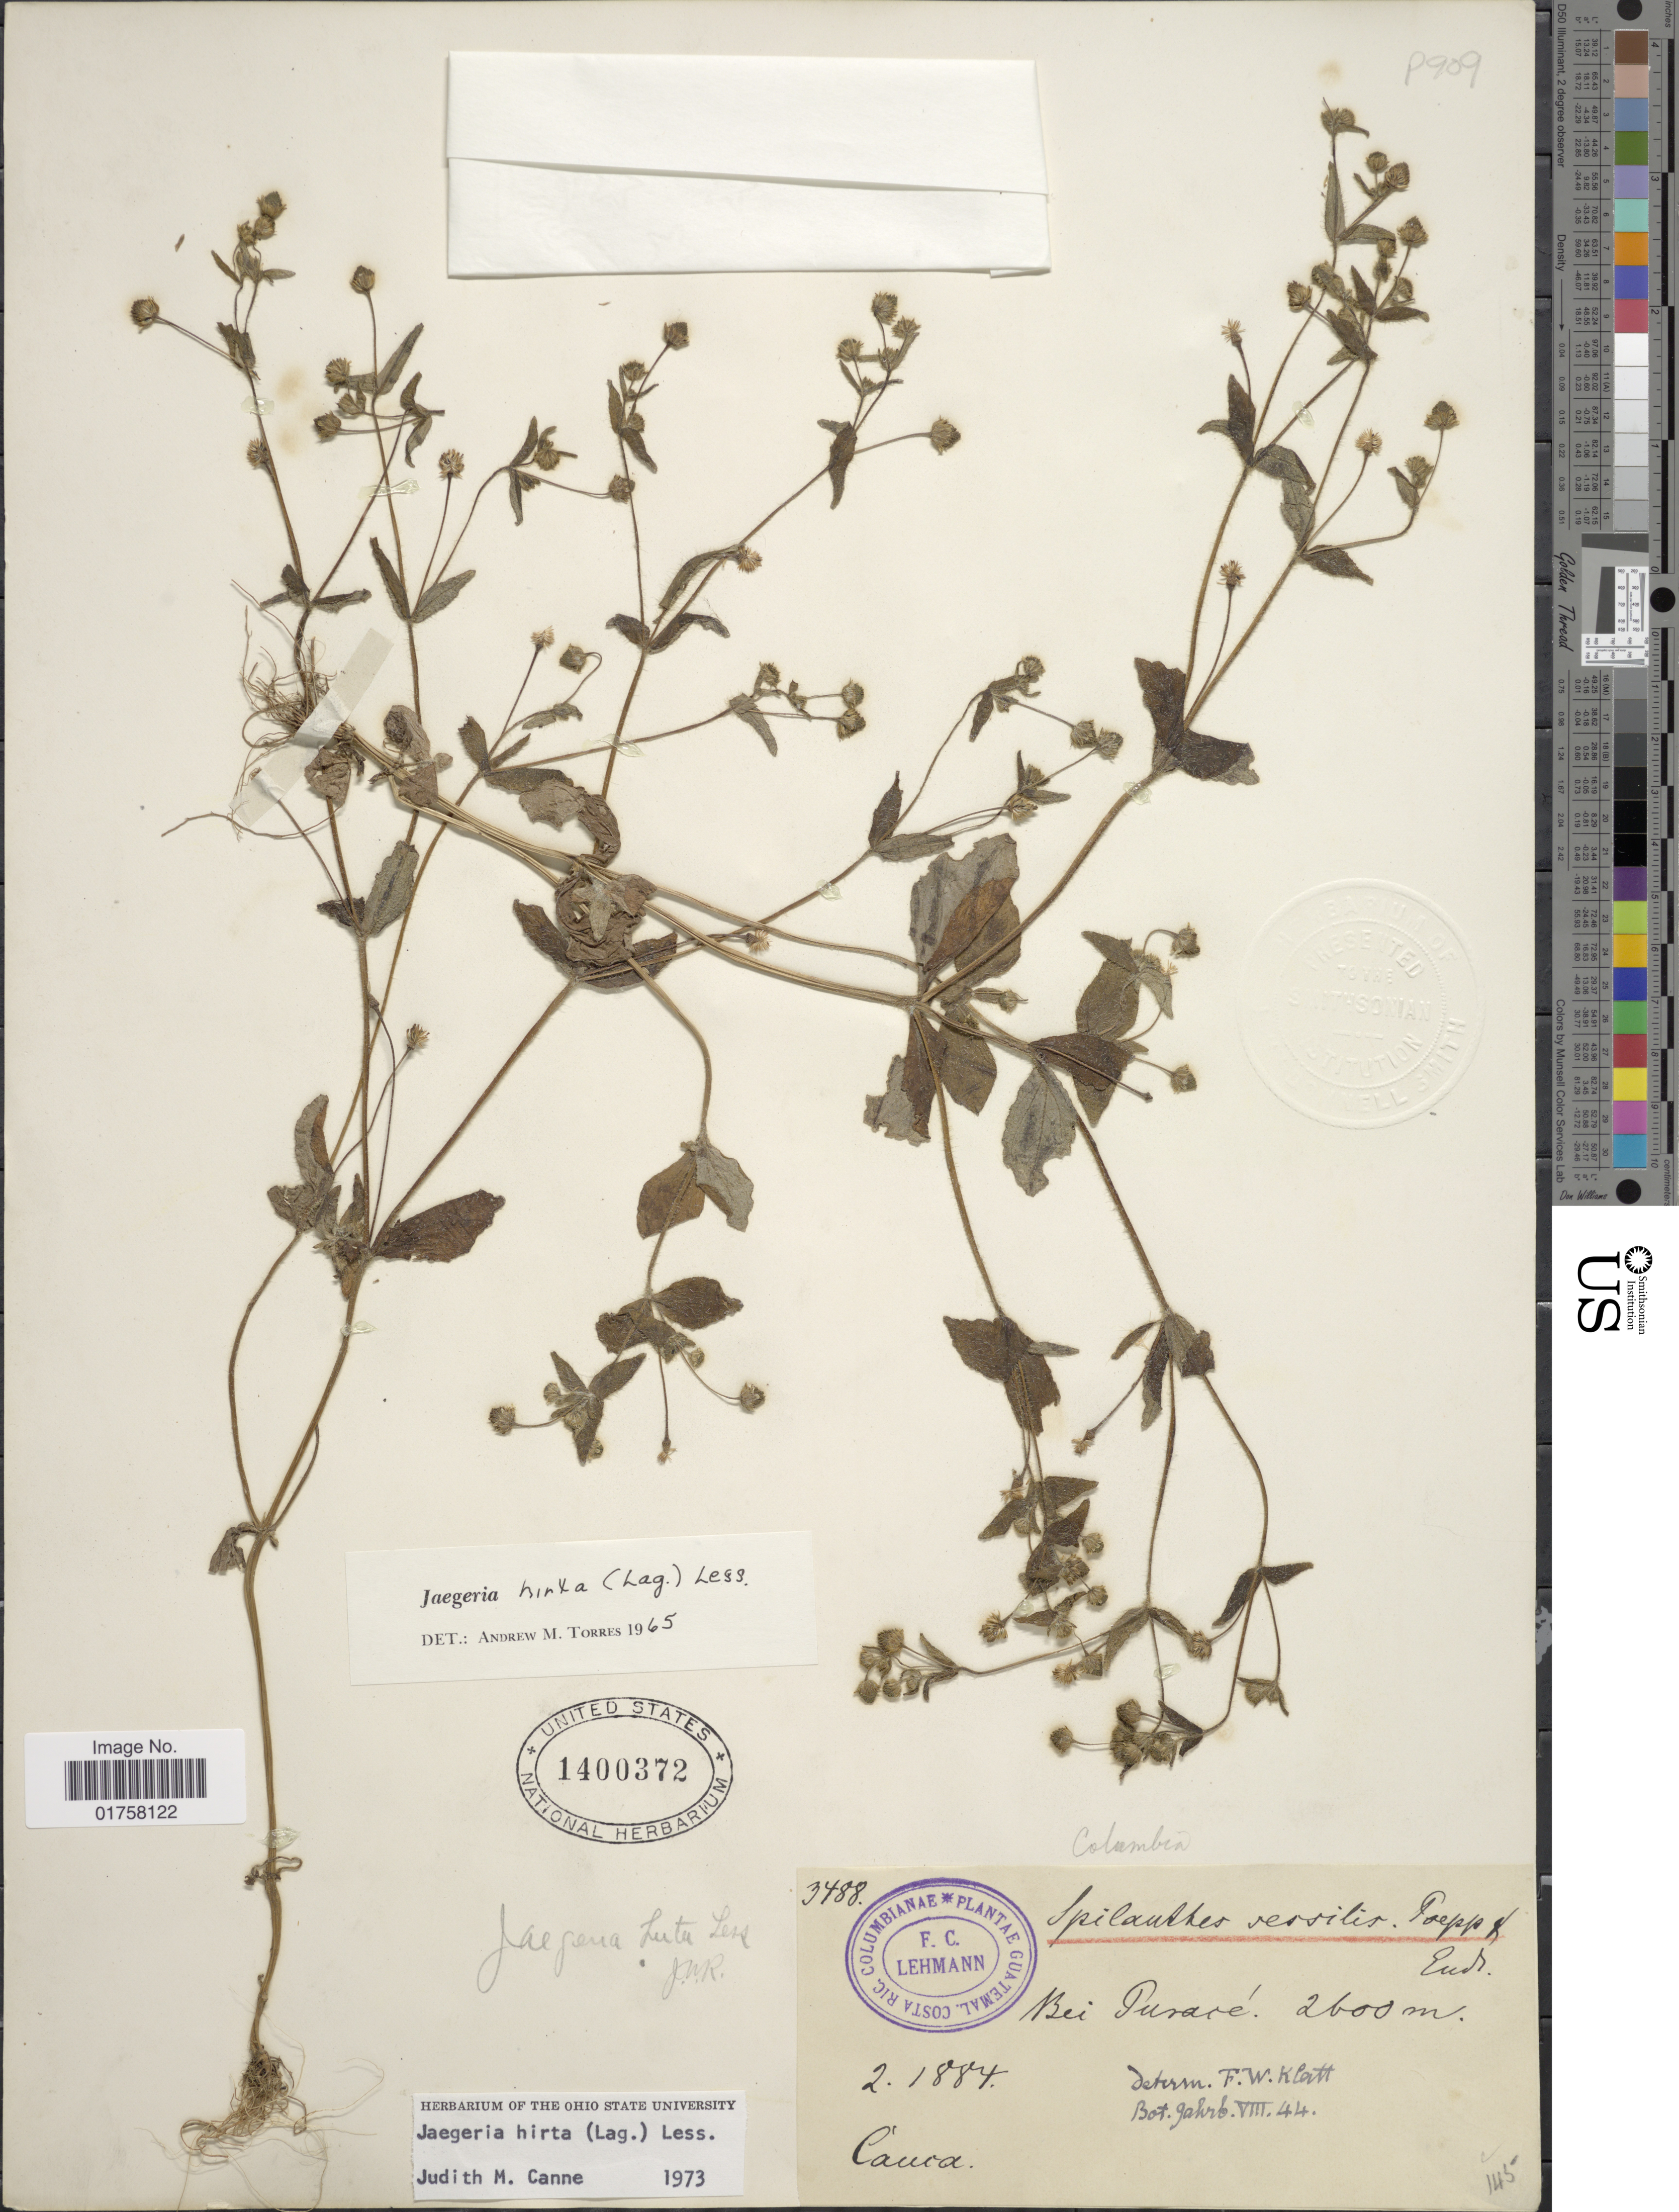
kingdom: Plantae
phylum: Tracheophyta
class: Magnoliopsida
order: Asterales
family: Asteraceae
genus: Jaegeria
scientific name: Jaegeria hirta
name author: (Lag.) Less.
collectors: F. C. Lehmann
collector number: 3488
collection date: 1884-02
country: Colombia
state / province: Cauca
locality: Bei Purare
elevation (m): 2600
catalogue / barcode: US 1400372